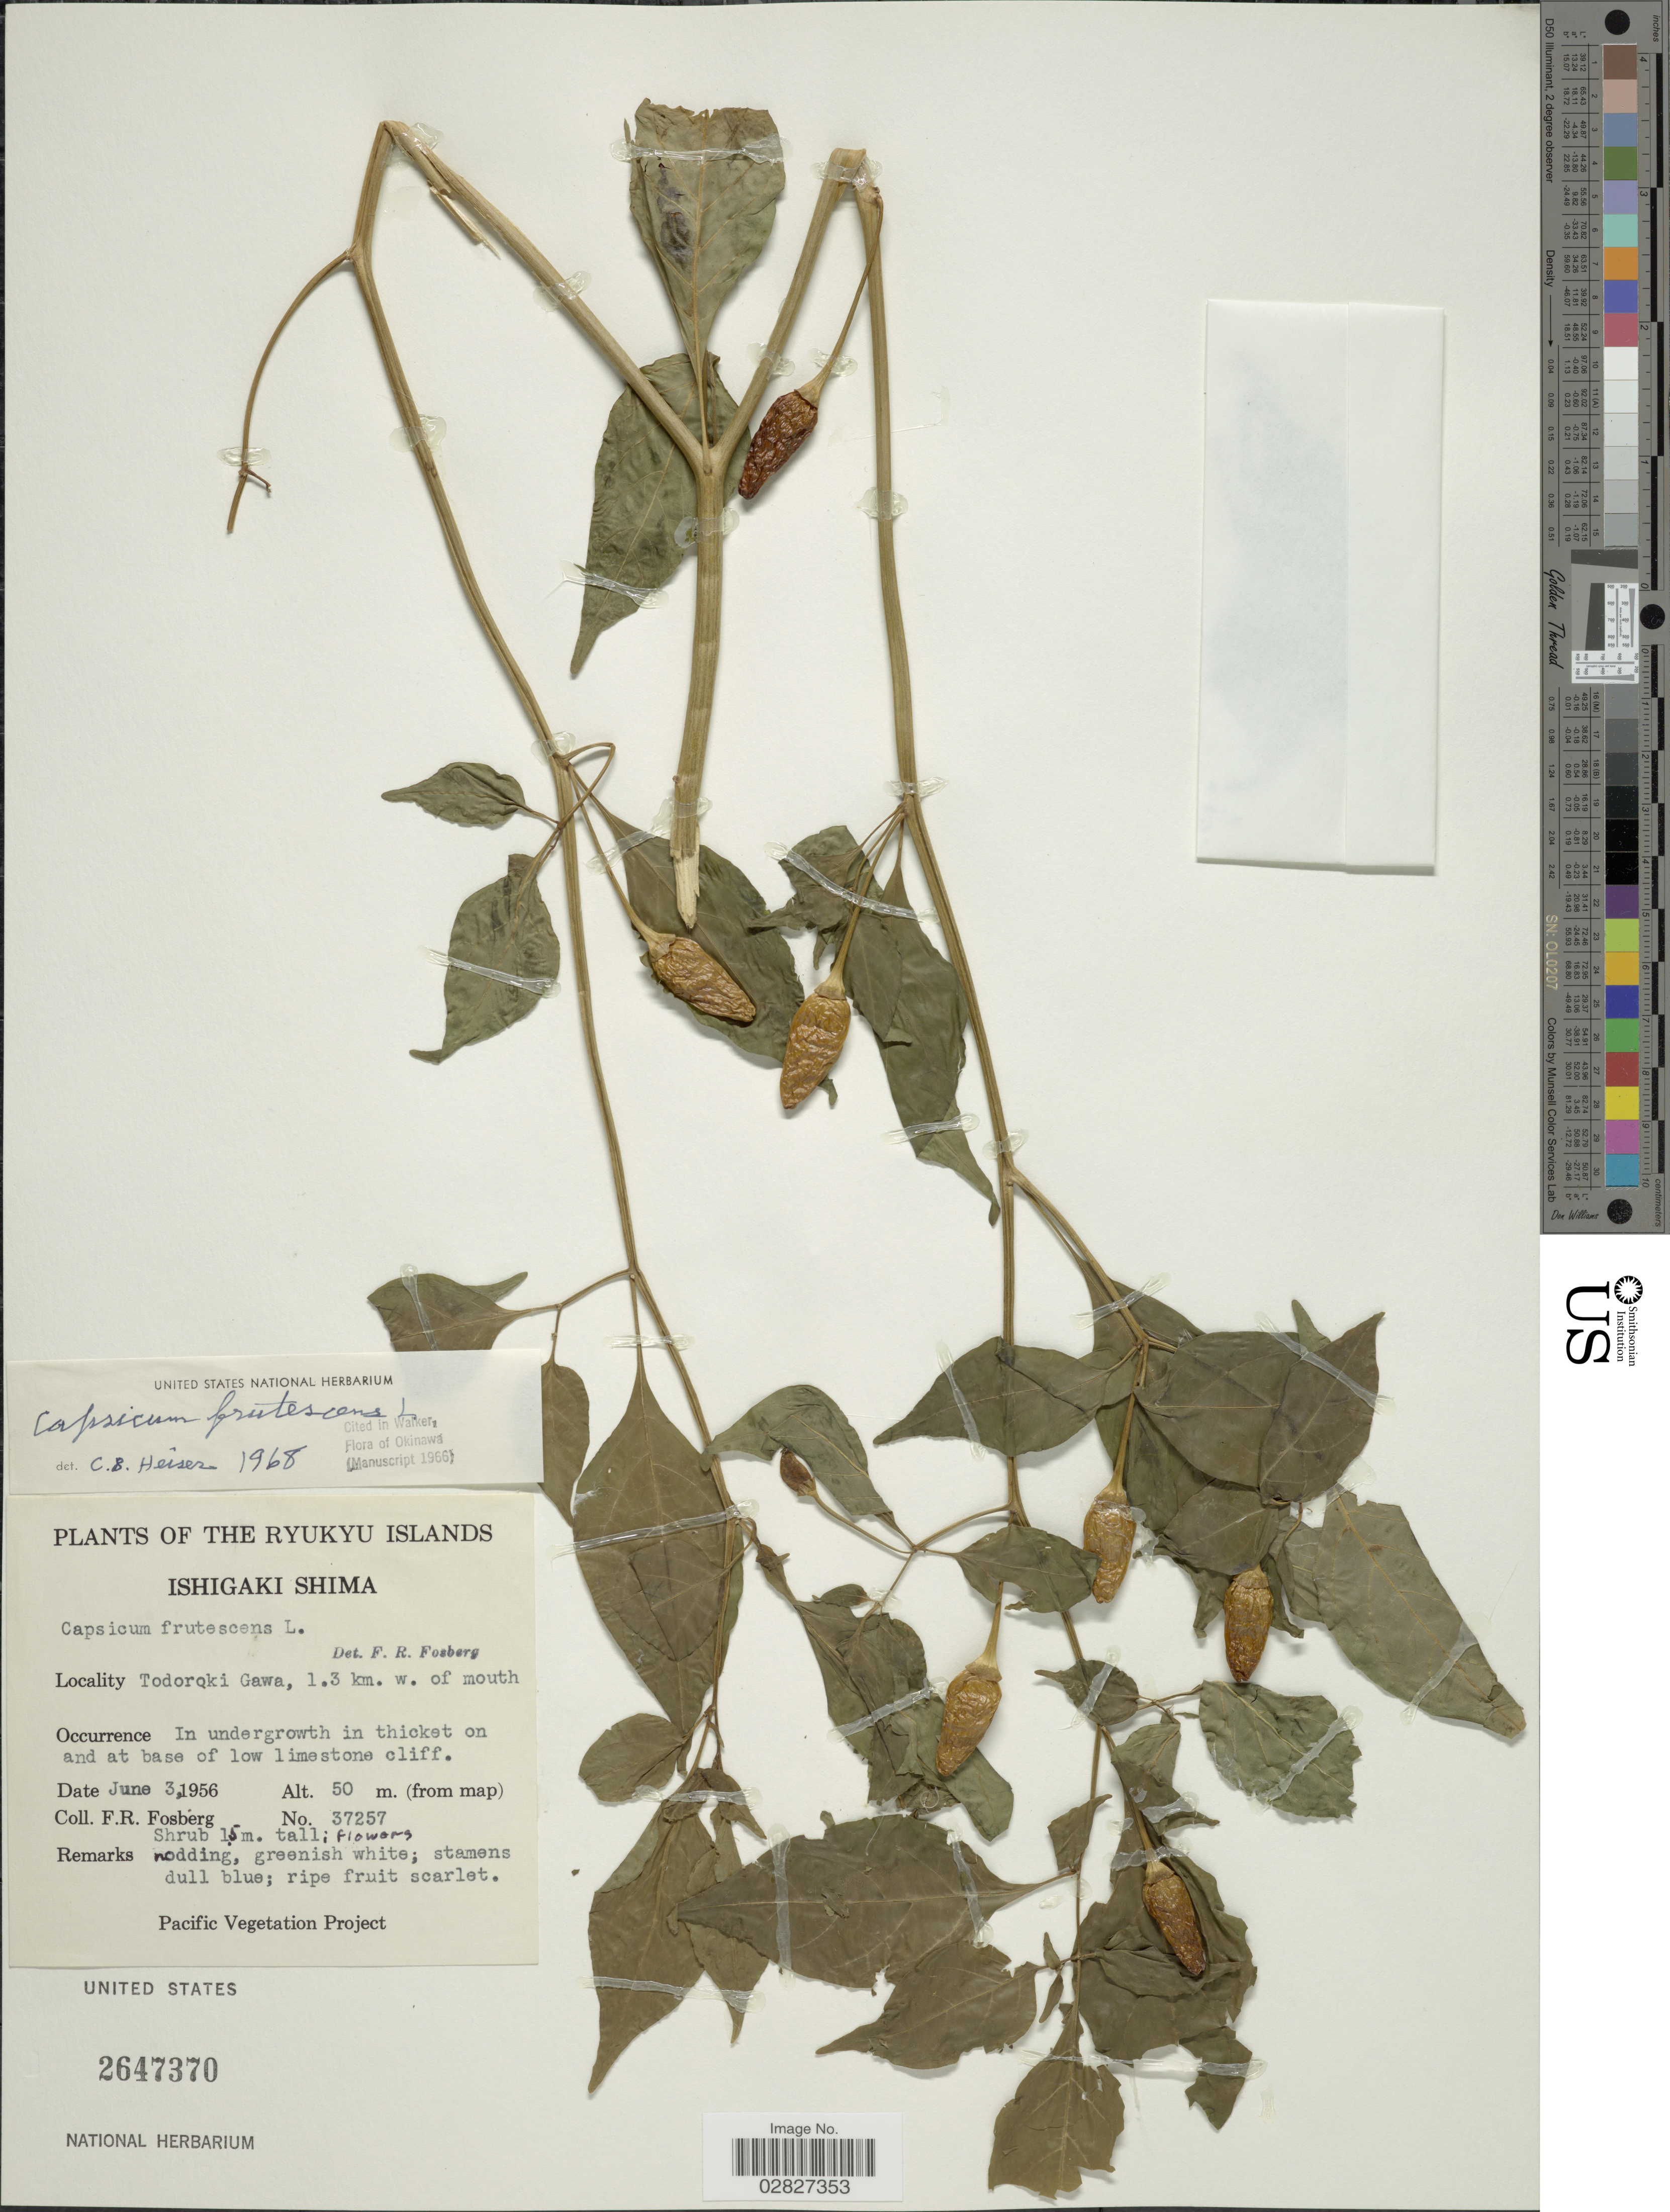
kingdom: Plantae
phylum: Tracheophyta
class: Magnoliopsida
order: Solanales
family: Solanaceae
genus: Capsicum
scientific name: Capsicum frutescens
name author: L.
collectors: F. R. Fosberg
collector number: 37257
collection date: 1956-06-03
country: Japan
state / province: Okinawa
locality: Ryukyu Islands. Ishigaki Shima. Todoroki Gawa, 1.3 km. w. of mouth.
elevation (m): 50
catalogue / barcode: US 2647370